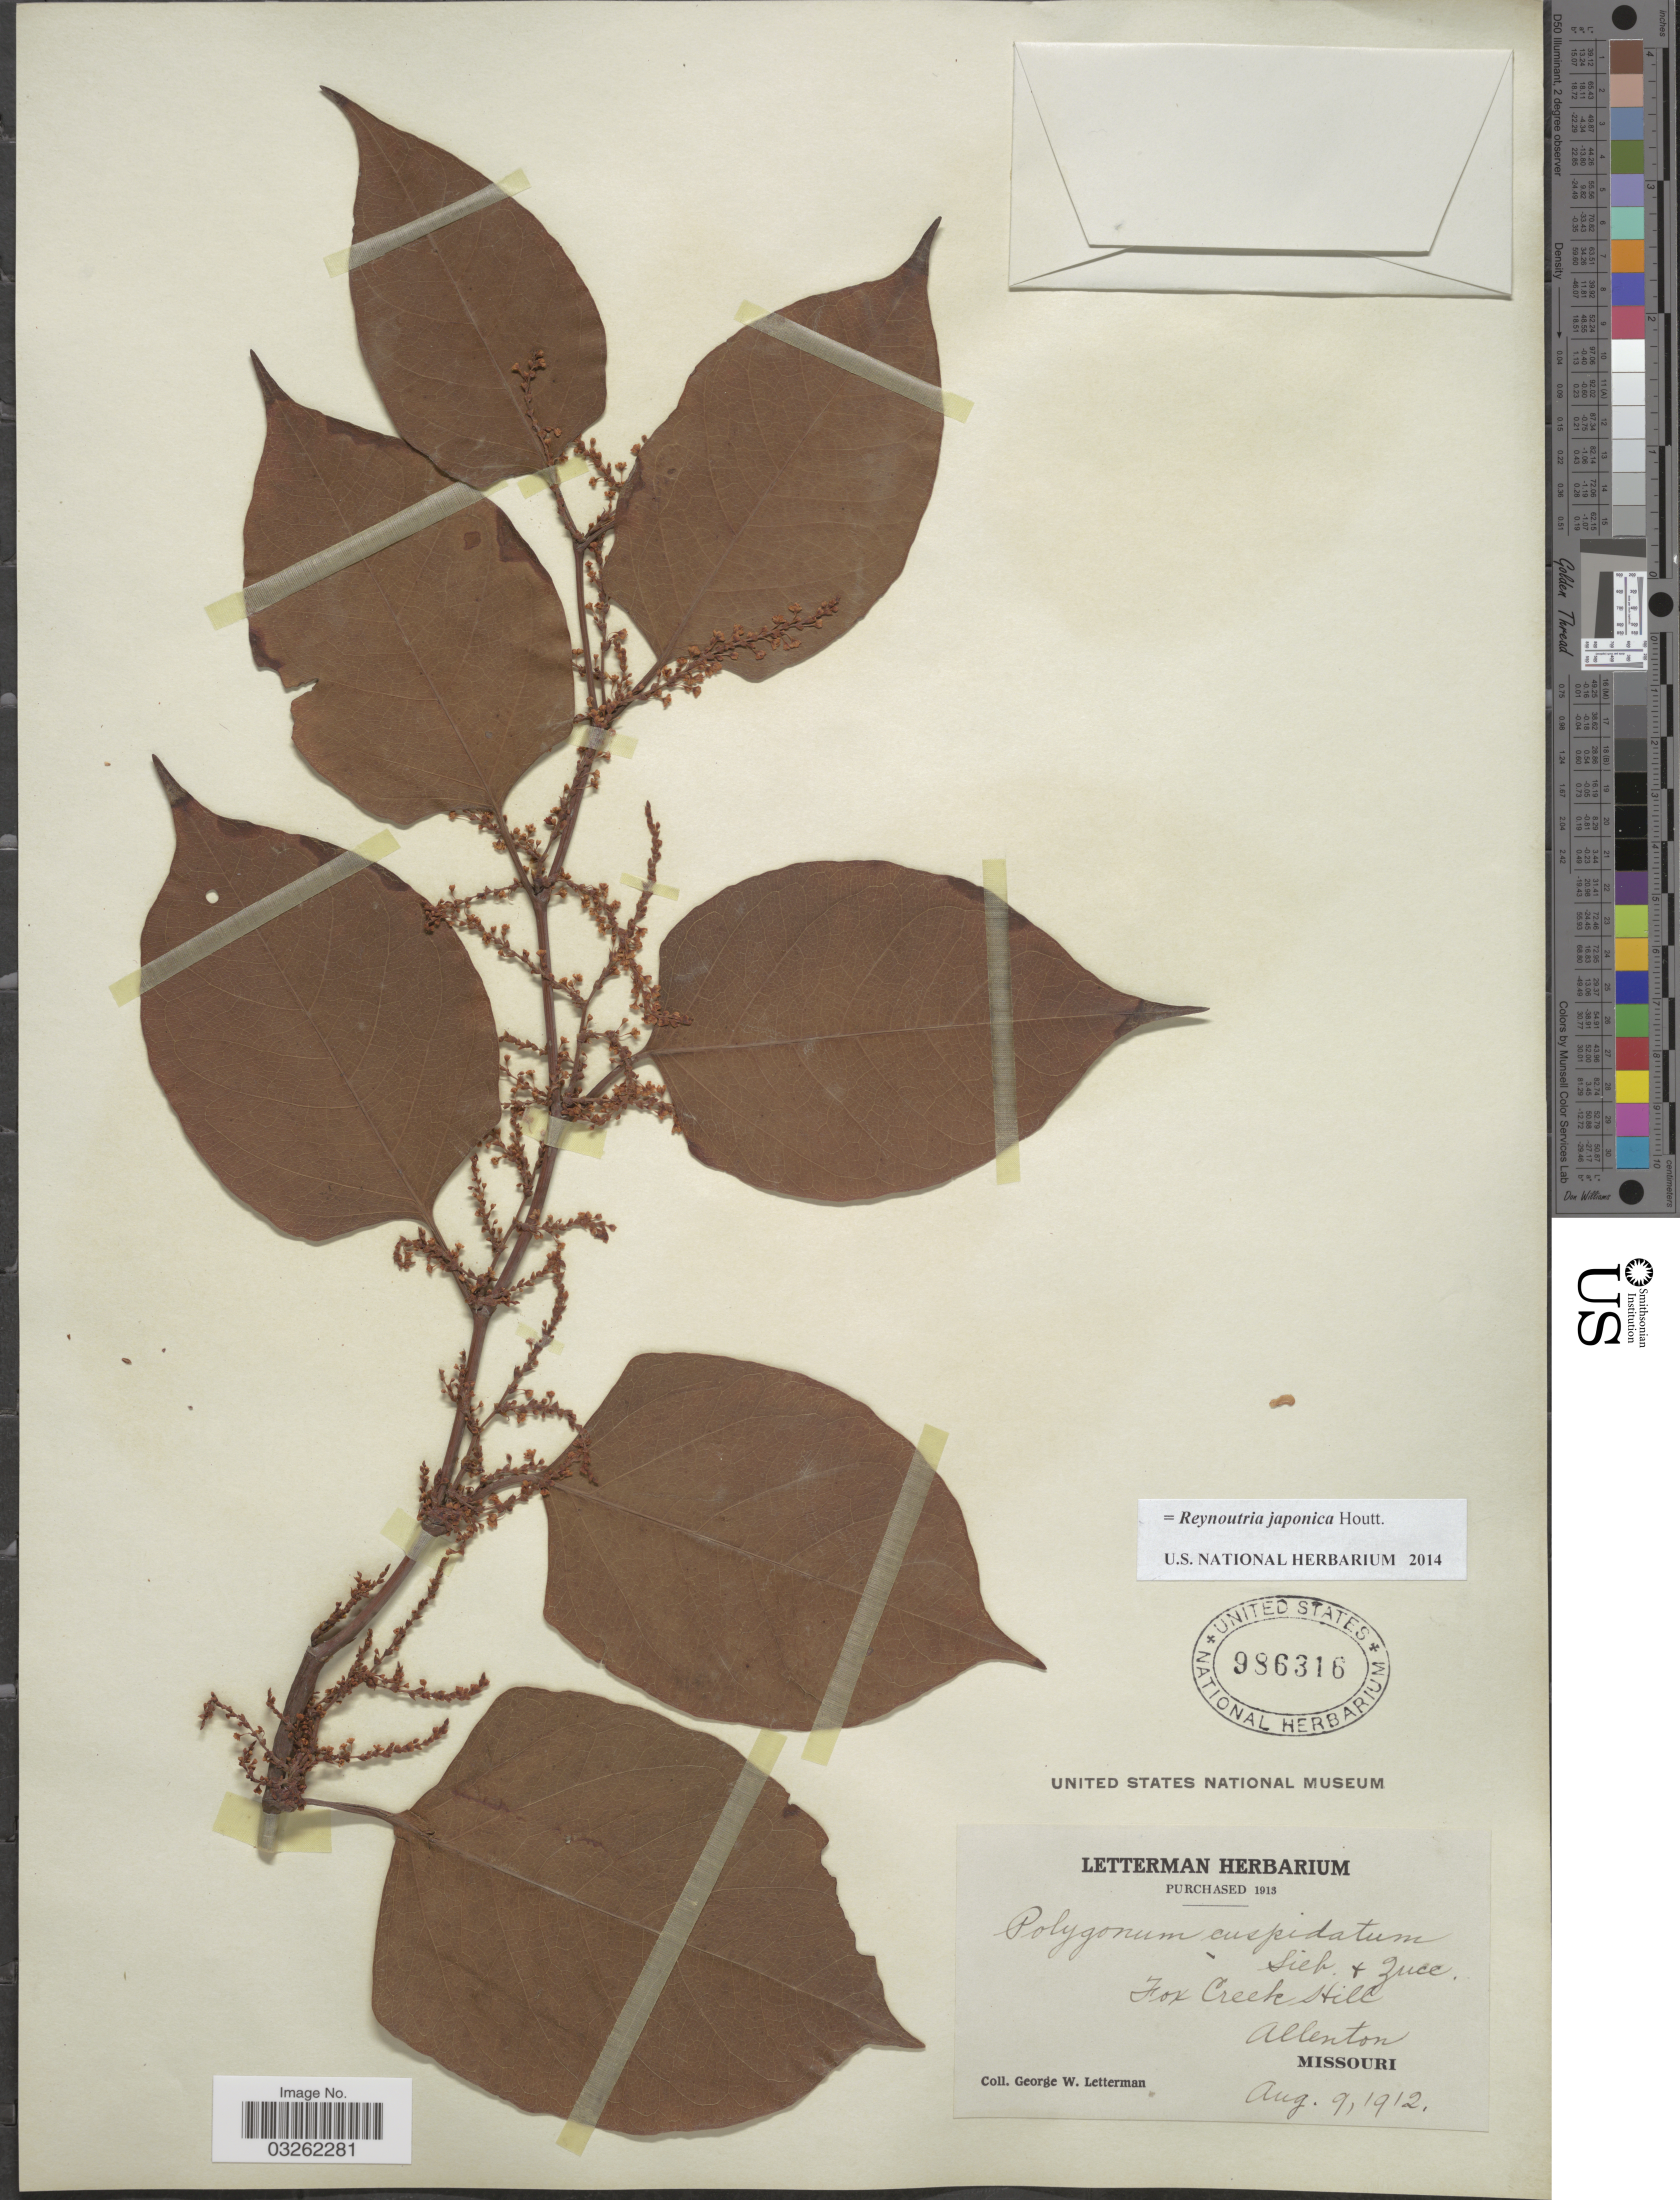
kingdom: Plantae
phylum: Tracheophyta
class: Magnoliopsida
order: Caryophyllales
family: Polygonaceae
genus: Reynoutria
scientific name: Reynoutria japonica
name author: Houtt.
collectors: G. W. Letterman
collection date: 1912-08-09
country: United States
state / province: Missouri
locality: Fox Creek Hill Allenton.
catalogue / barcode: US 986316